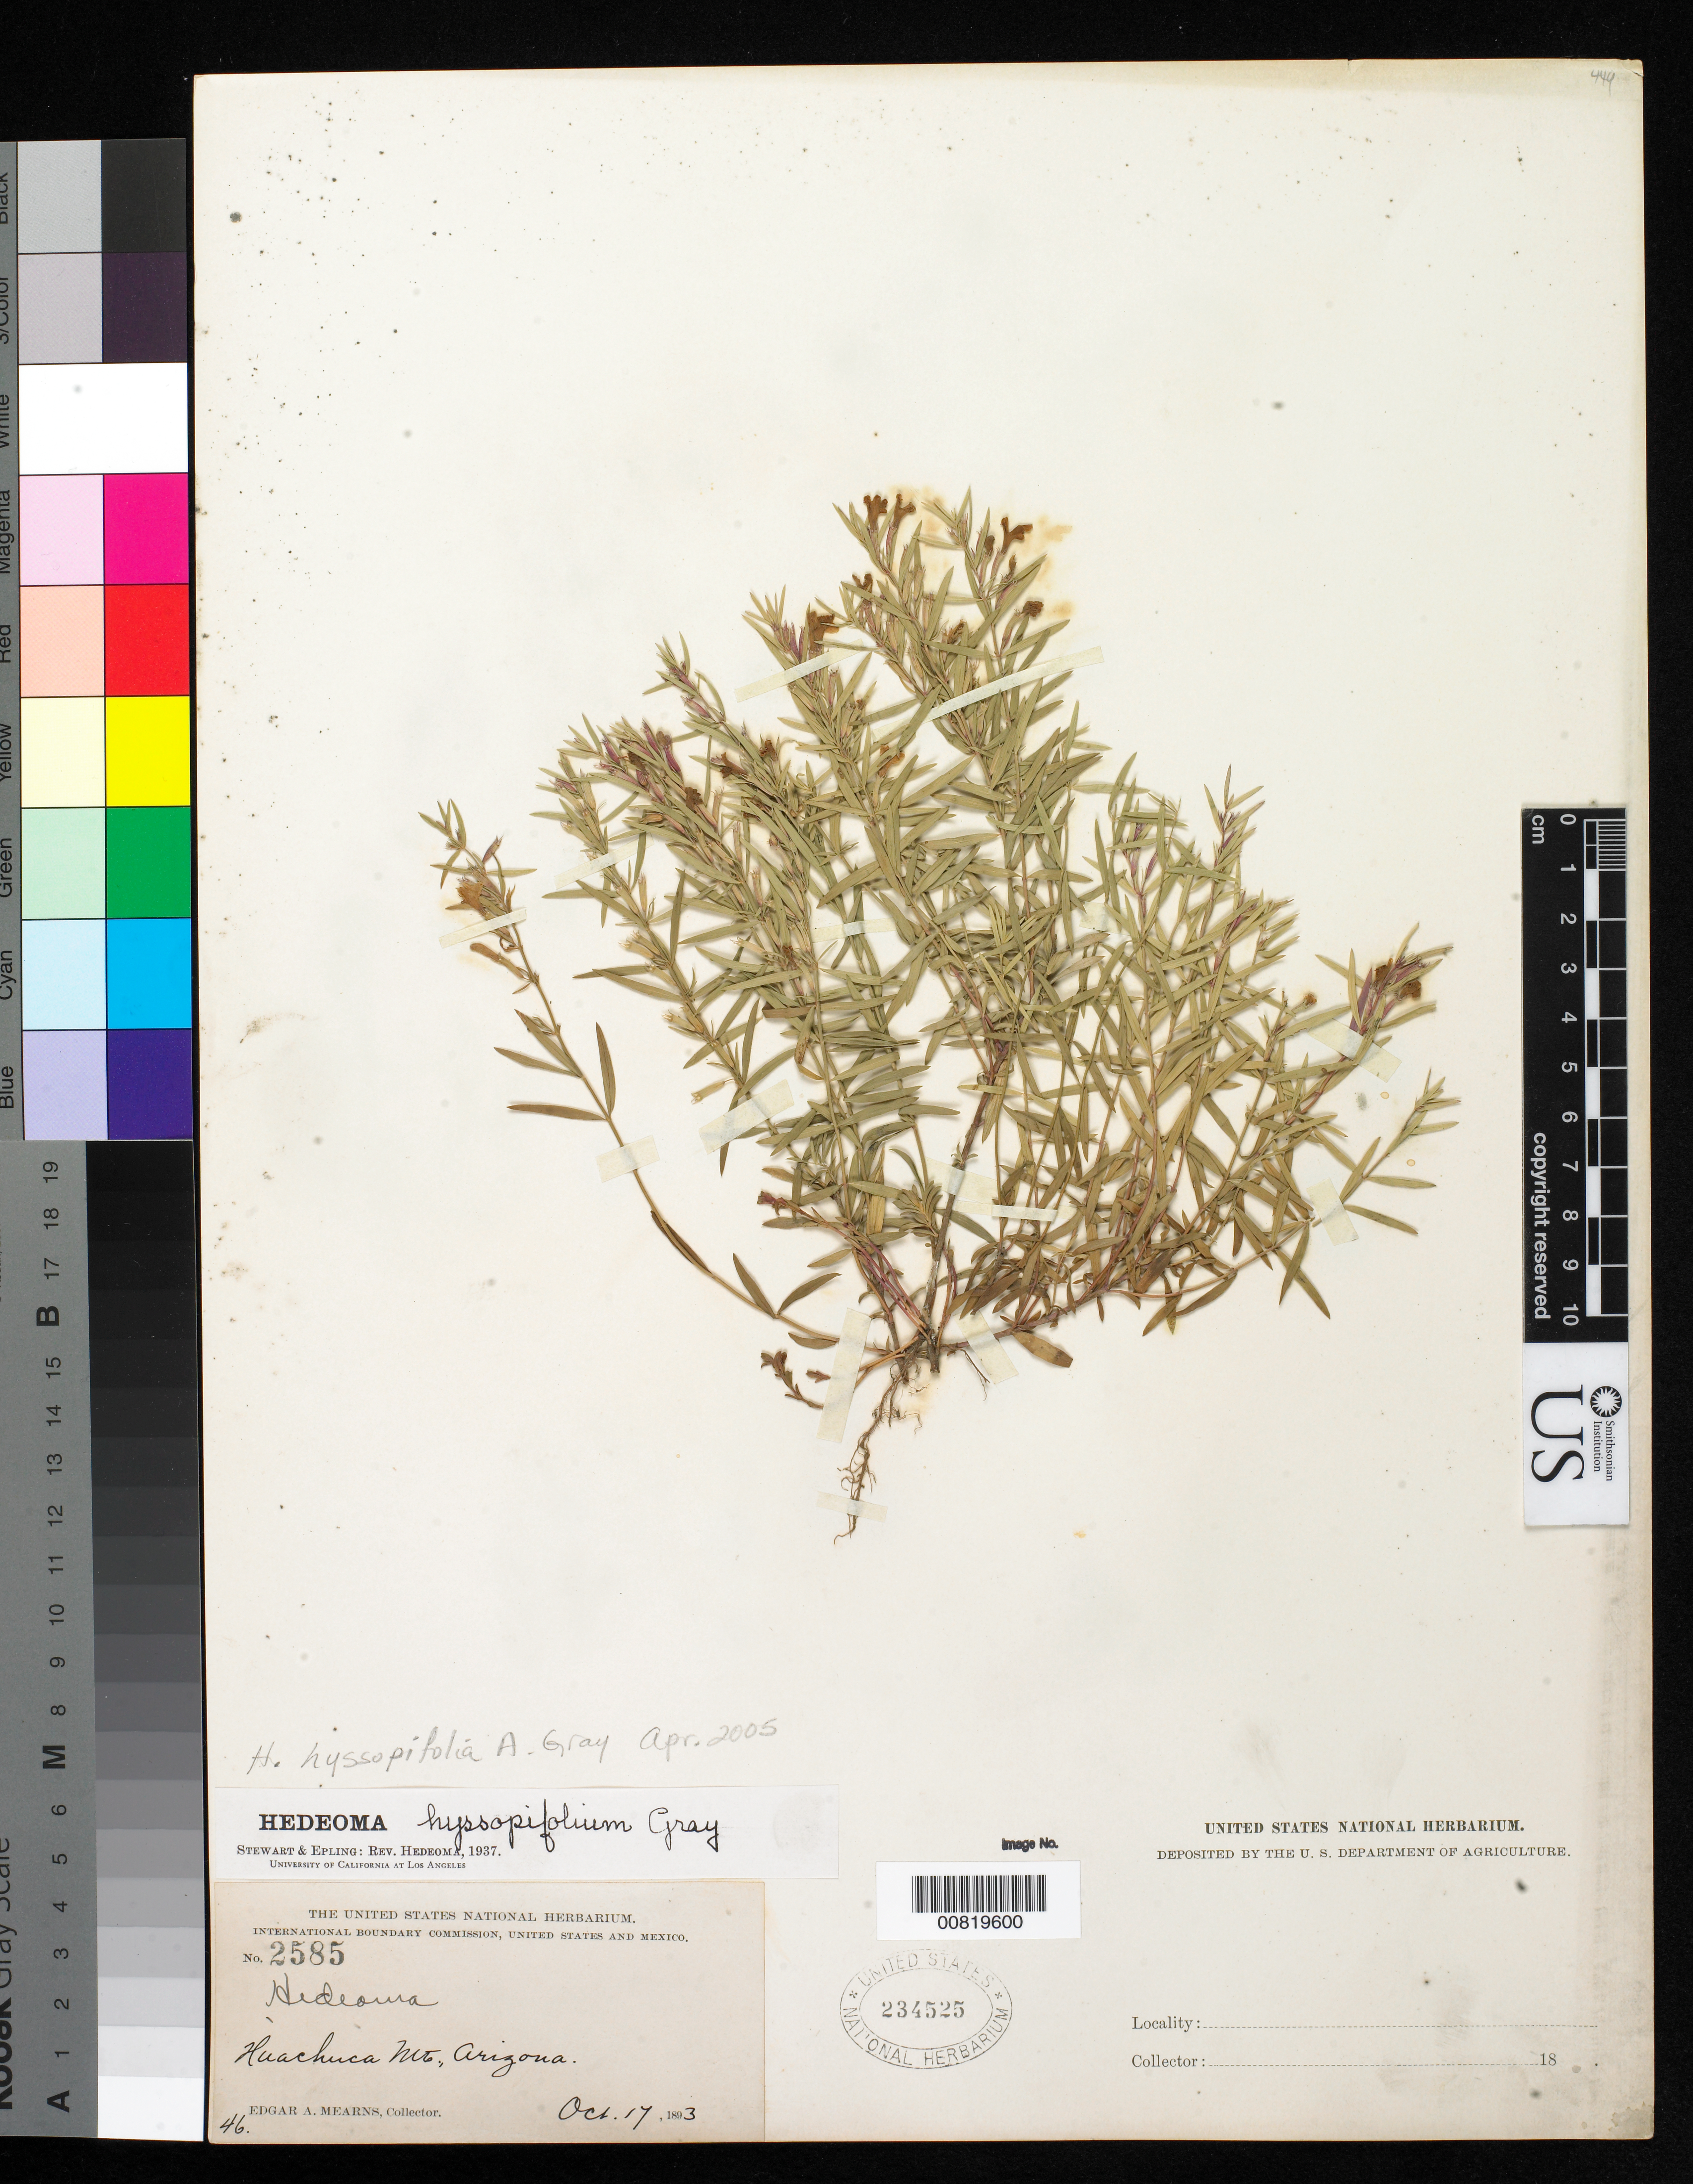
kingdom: Plantae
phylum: Tracheophyta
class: Magnoliopsida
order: Lamiales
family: Lamiaceae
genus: Hedeoma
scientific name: Hedeoma hyssopifolia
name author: A. Gray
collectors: E. A. Mearns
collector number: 2585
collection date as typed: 17 Oct 1893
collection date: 1893-10-17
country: United States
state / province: Arizona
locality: Huachuca Mts.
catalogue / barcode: US 234525